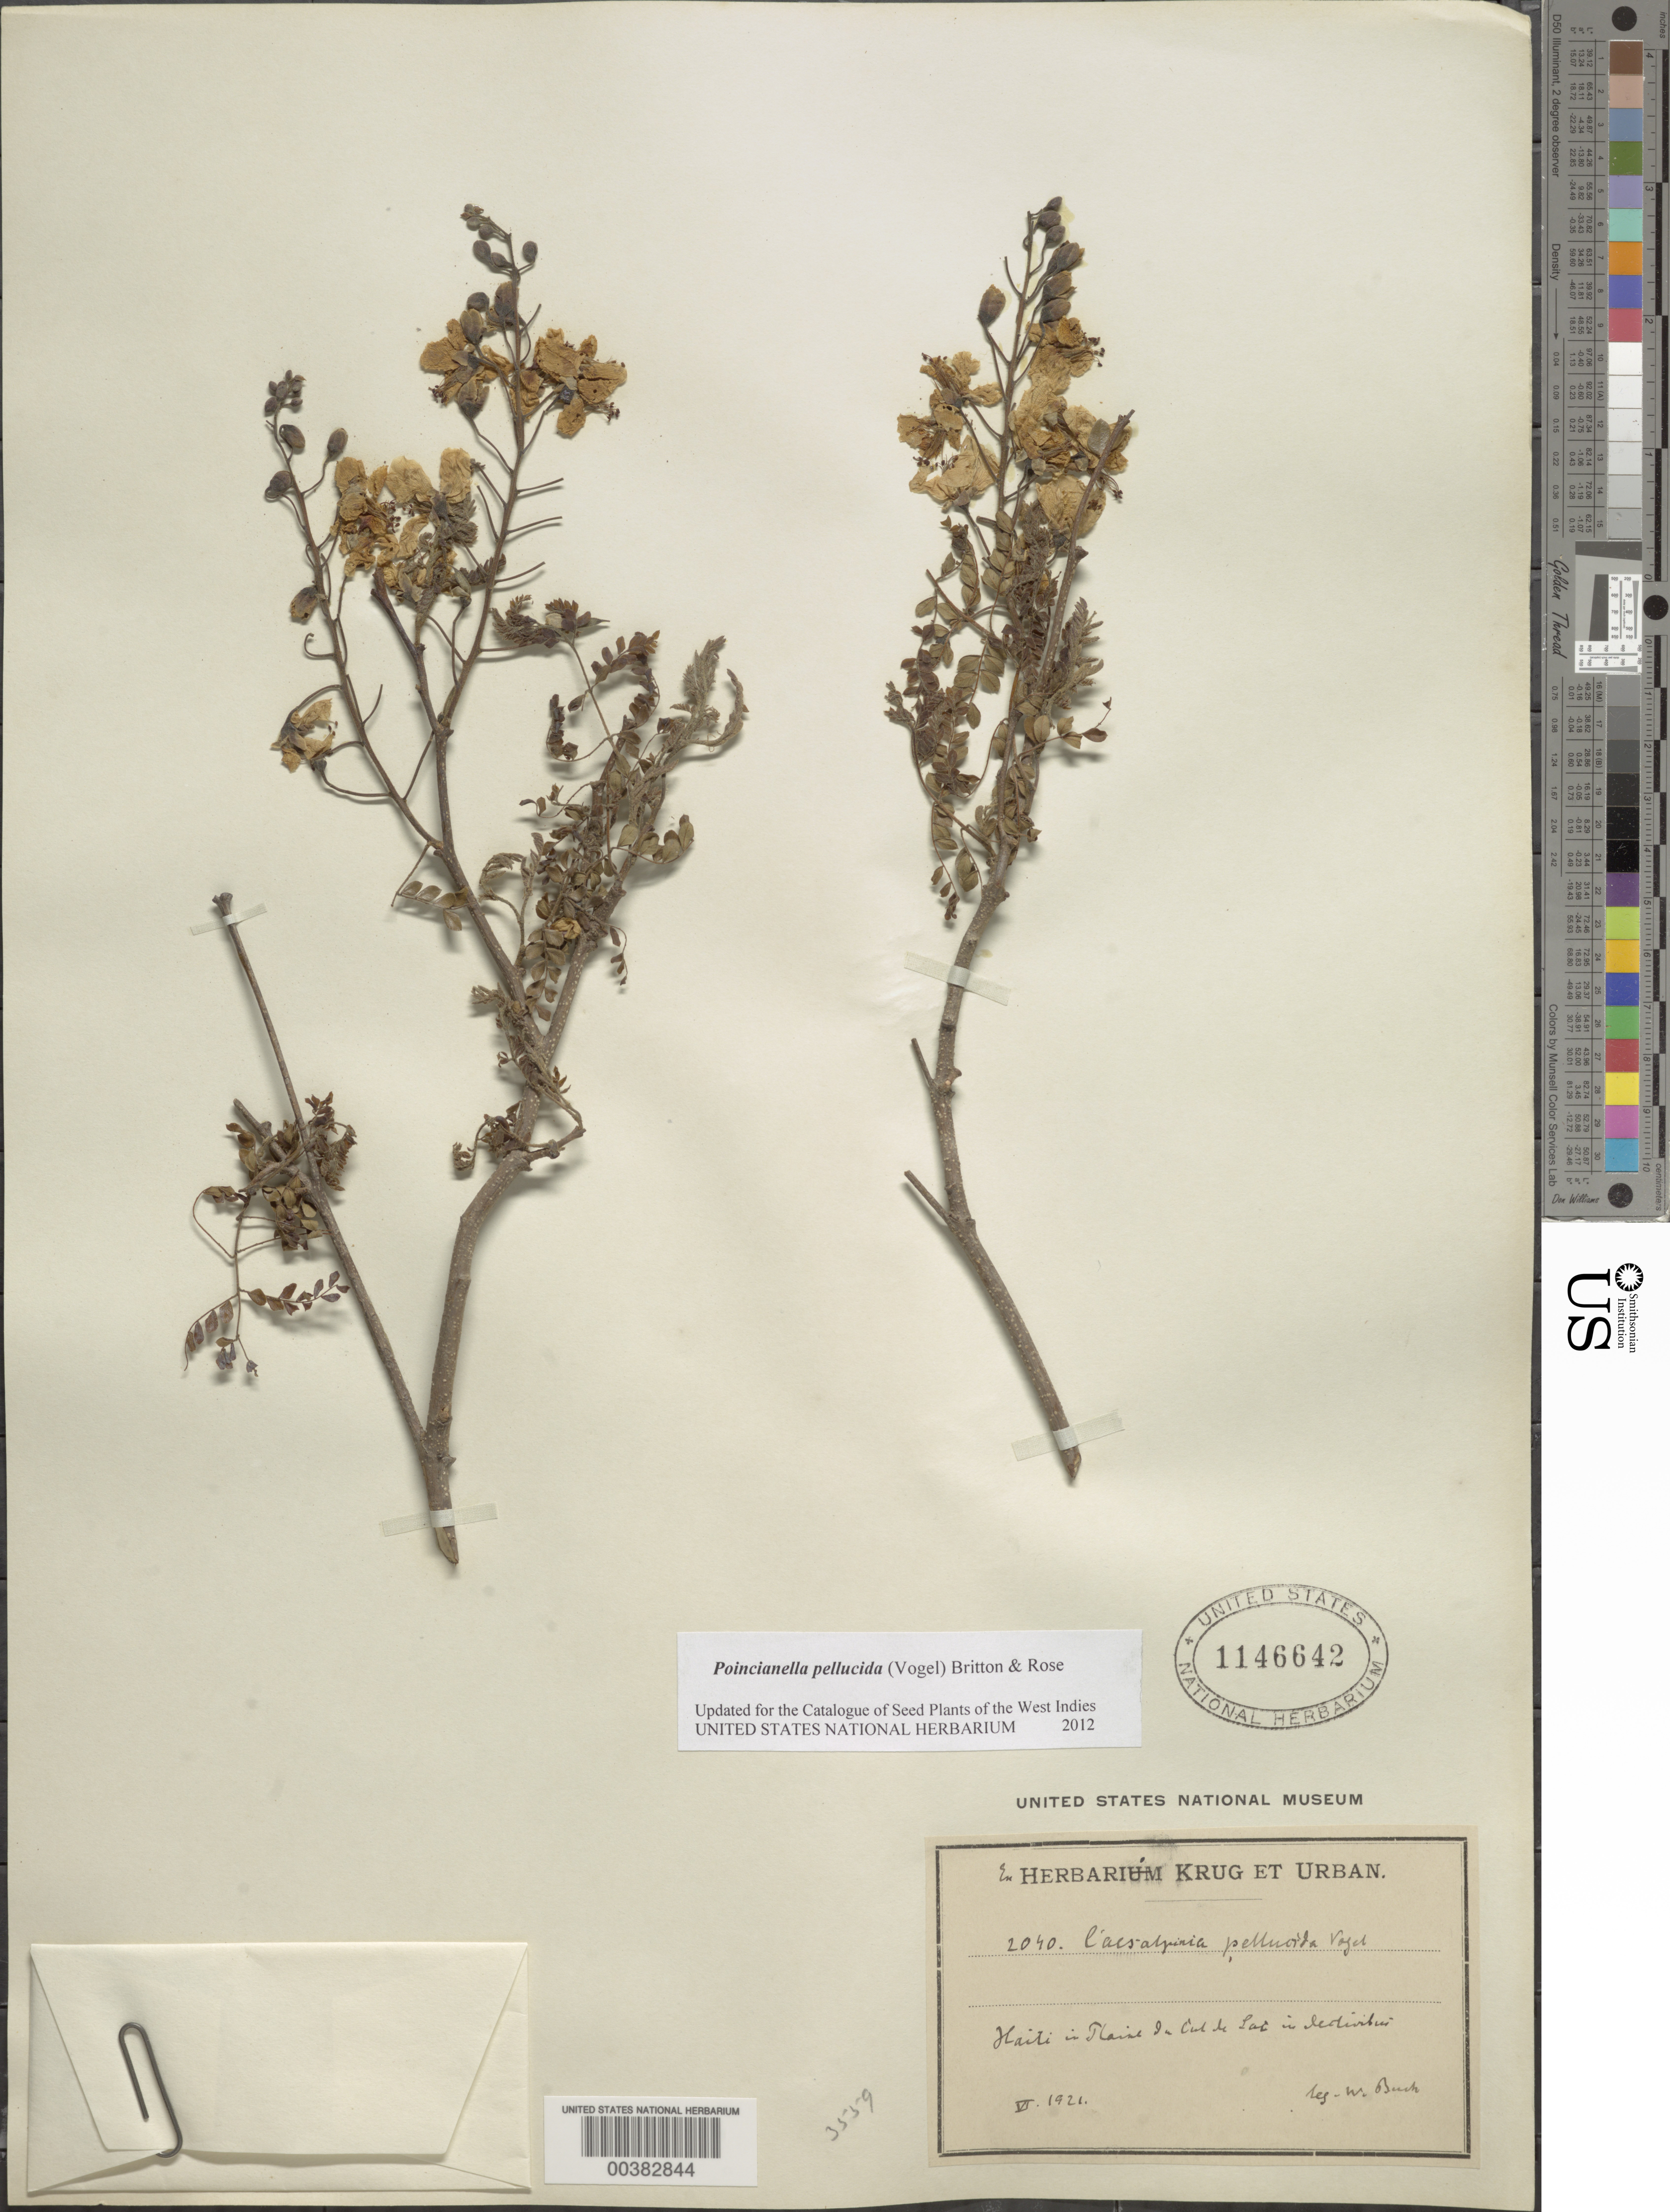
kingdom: Plantae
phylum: Tracheophyta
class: Magnoliopsida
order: Fabales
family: Fabaceae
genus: Cenostigma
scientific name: Cenostigma pellucidum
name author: (Vogel) Gagnon & G.P. Lewis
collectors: W. Buch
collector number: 2040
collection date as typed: Jun 1921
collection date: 1921-06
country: Haiti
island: Hispaniola Island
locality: In plaine du cul de lac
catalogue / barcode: US 1146642